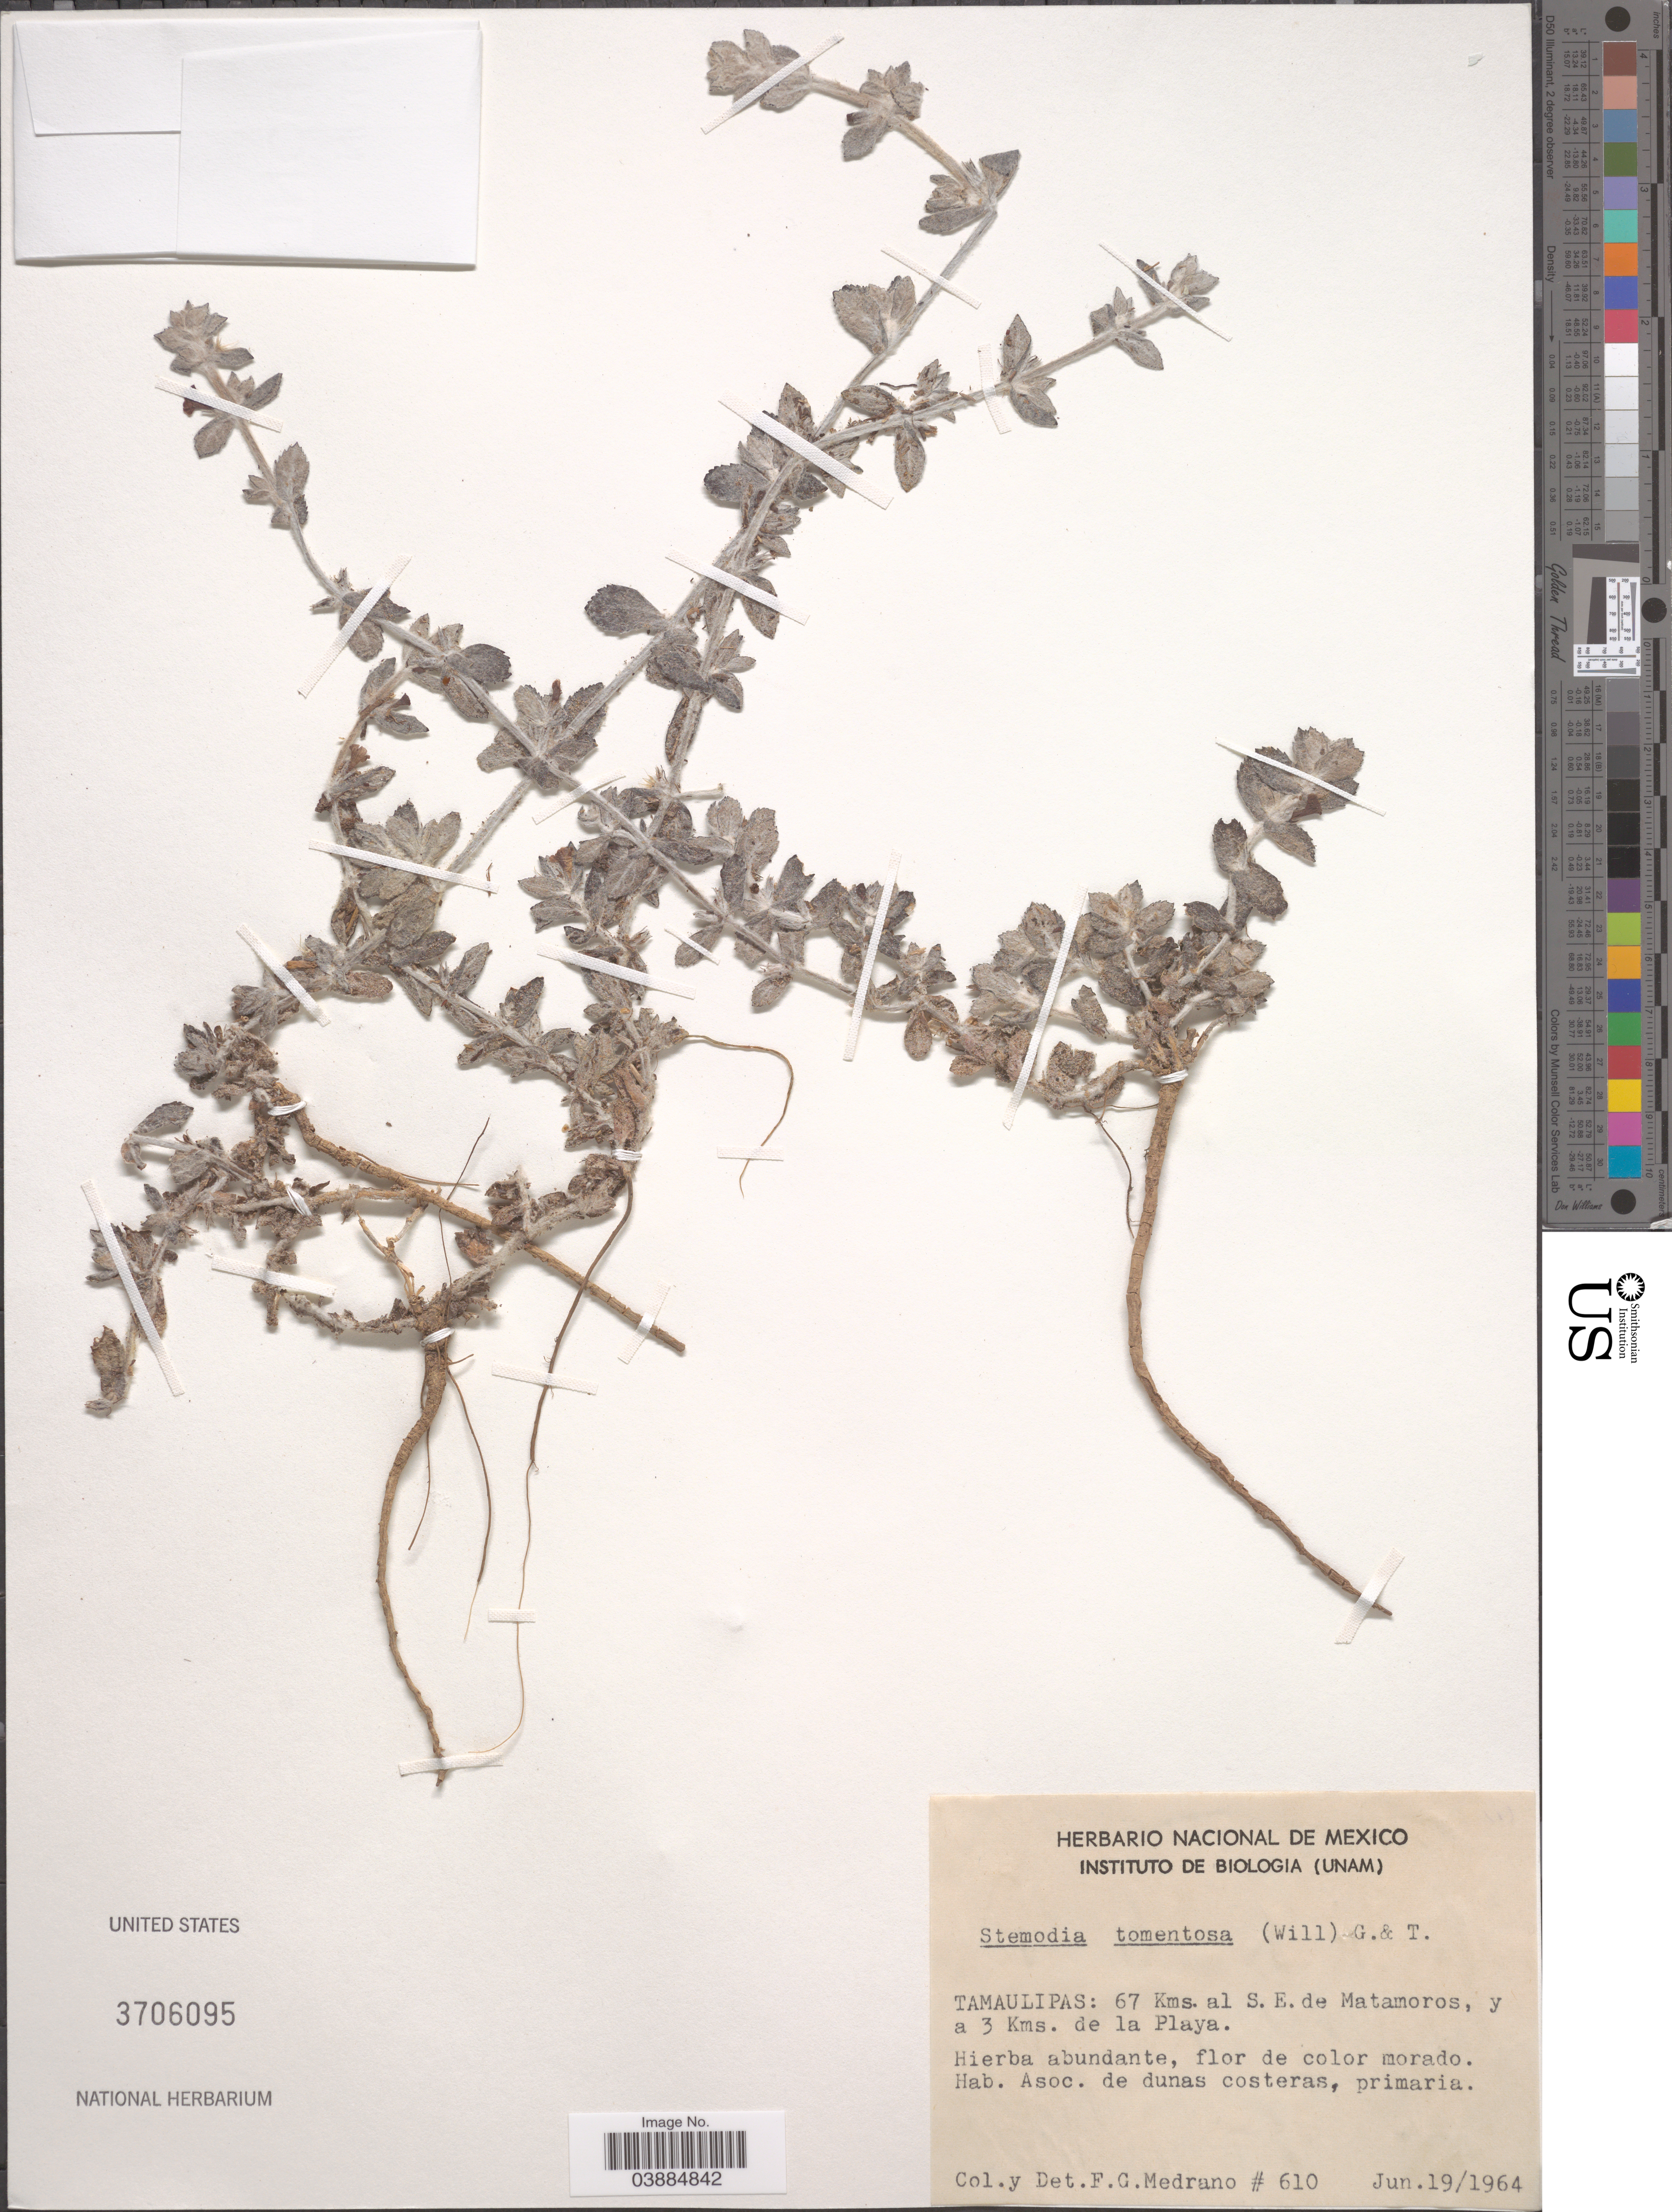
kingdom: Plantae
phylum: Tracheophyta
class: Magnoliopsida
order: Lamiales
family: Plantaginaceae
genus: Stemodia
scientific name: Stemodia tomentosa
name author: (Mill.) Greenm. & C.H. Thomps.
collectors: F. Medrano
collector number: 610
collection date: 1964-06-19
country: Mexico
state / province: Tamaulipas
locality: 67 Kms. al S.E. de Matamoros, y a 3 Kms. de la Playa.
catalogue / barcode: US 3706095